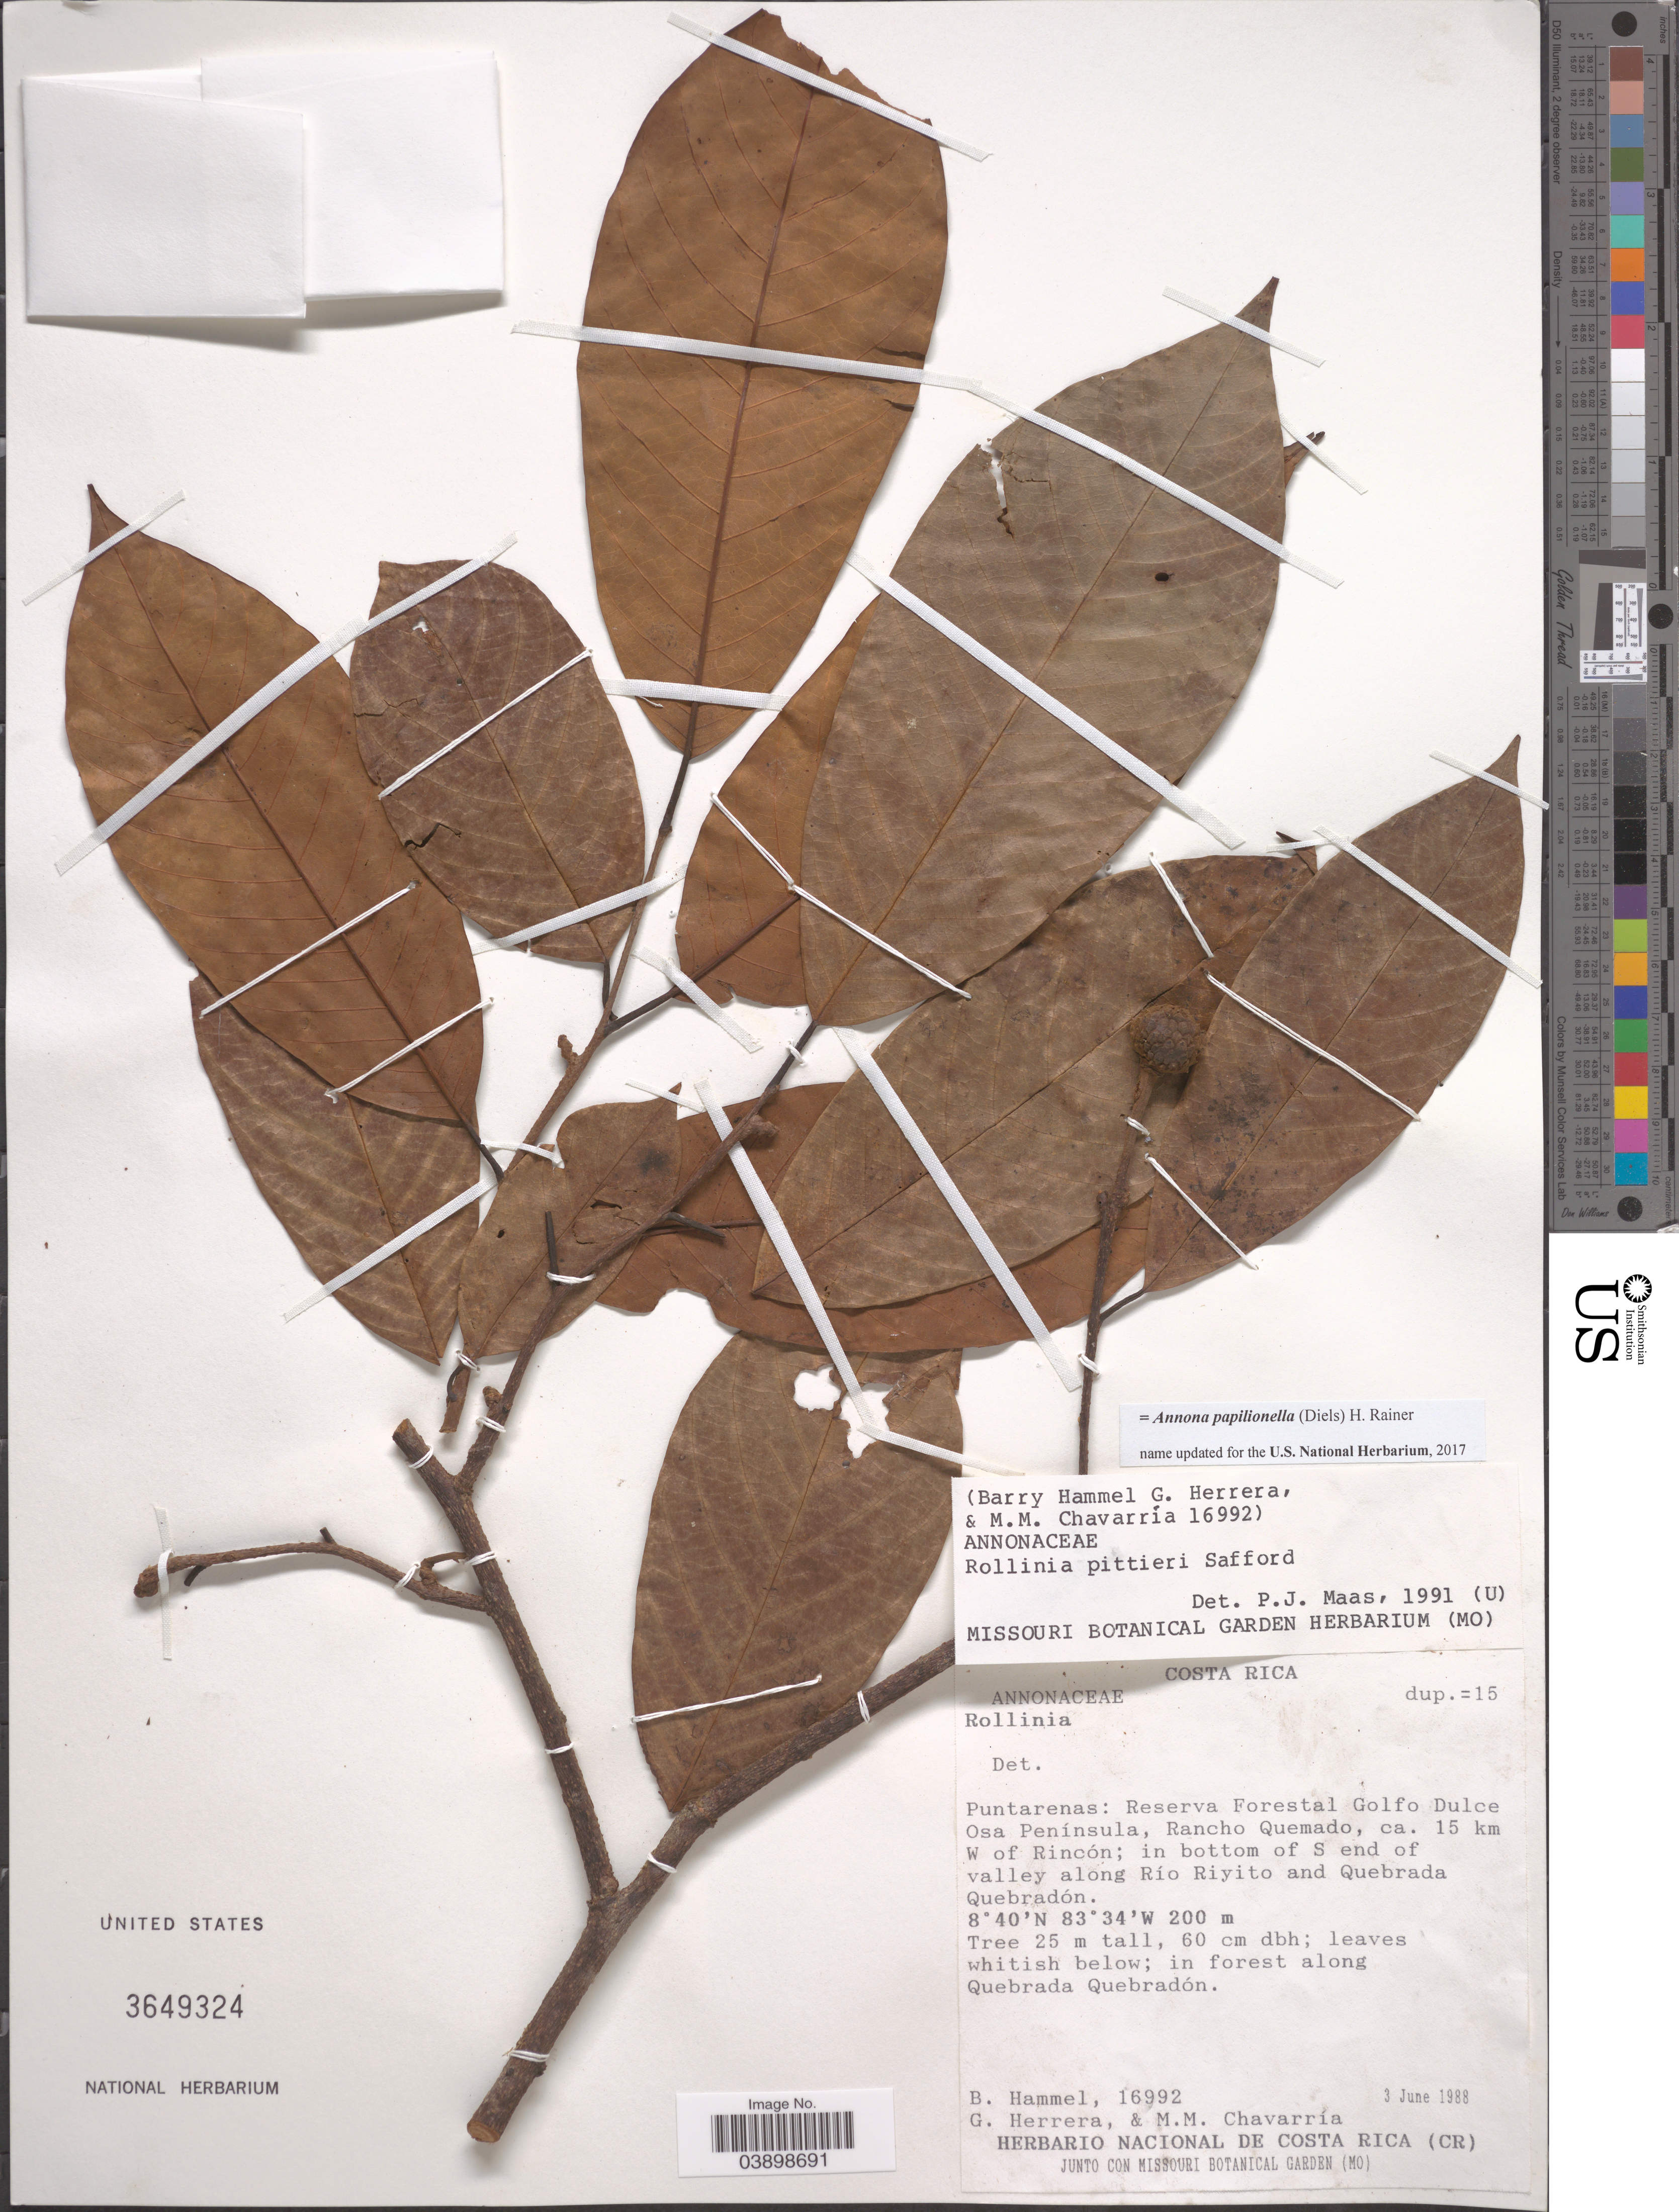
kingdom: Plantae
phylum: Tracheophyta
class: Magnoliopsida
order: Magnoliales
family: Annonaceae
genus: Annona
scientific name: Annona papilionella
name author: (Diels) H. Rainer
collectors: B. Hammel, G. Herrera & M. Chavarría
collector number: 16992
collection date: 1988-06-03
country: Costa Rica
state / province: Puntarenas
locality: Reserva Forestal Golfo Dulce Osa Península, Rancho Quemado, ca. 15 km W of Rincón; in bottom of S end of valley along Río Riyito and Quebrada Quebradón.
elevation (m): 200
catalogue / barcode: US 3649324